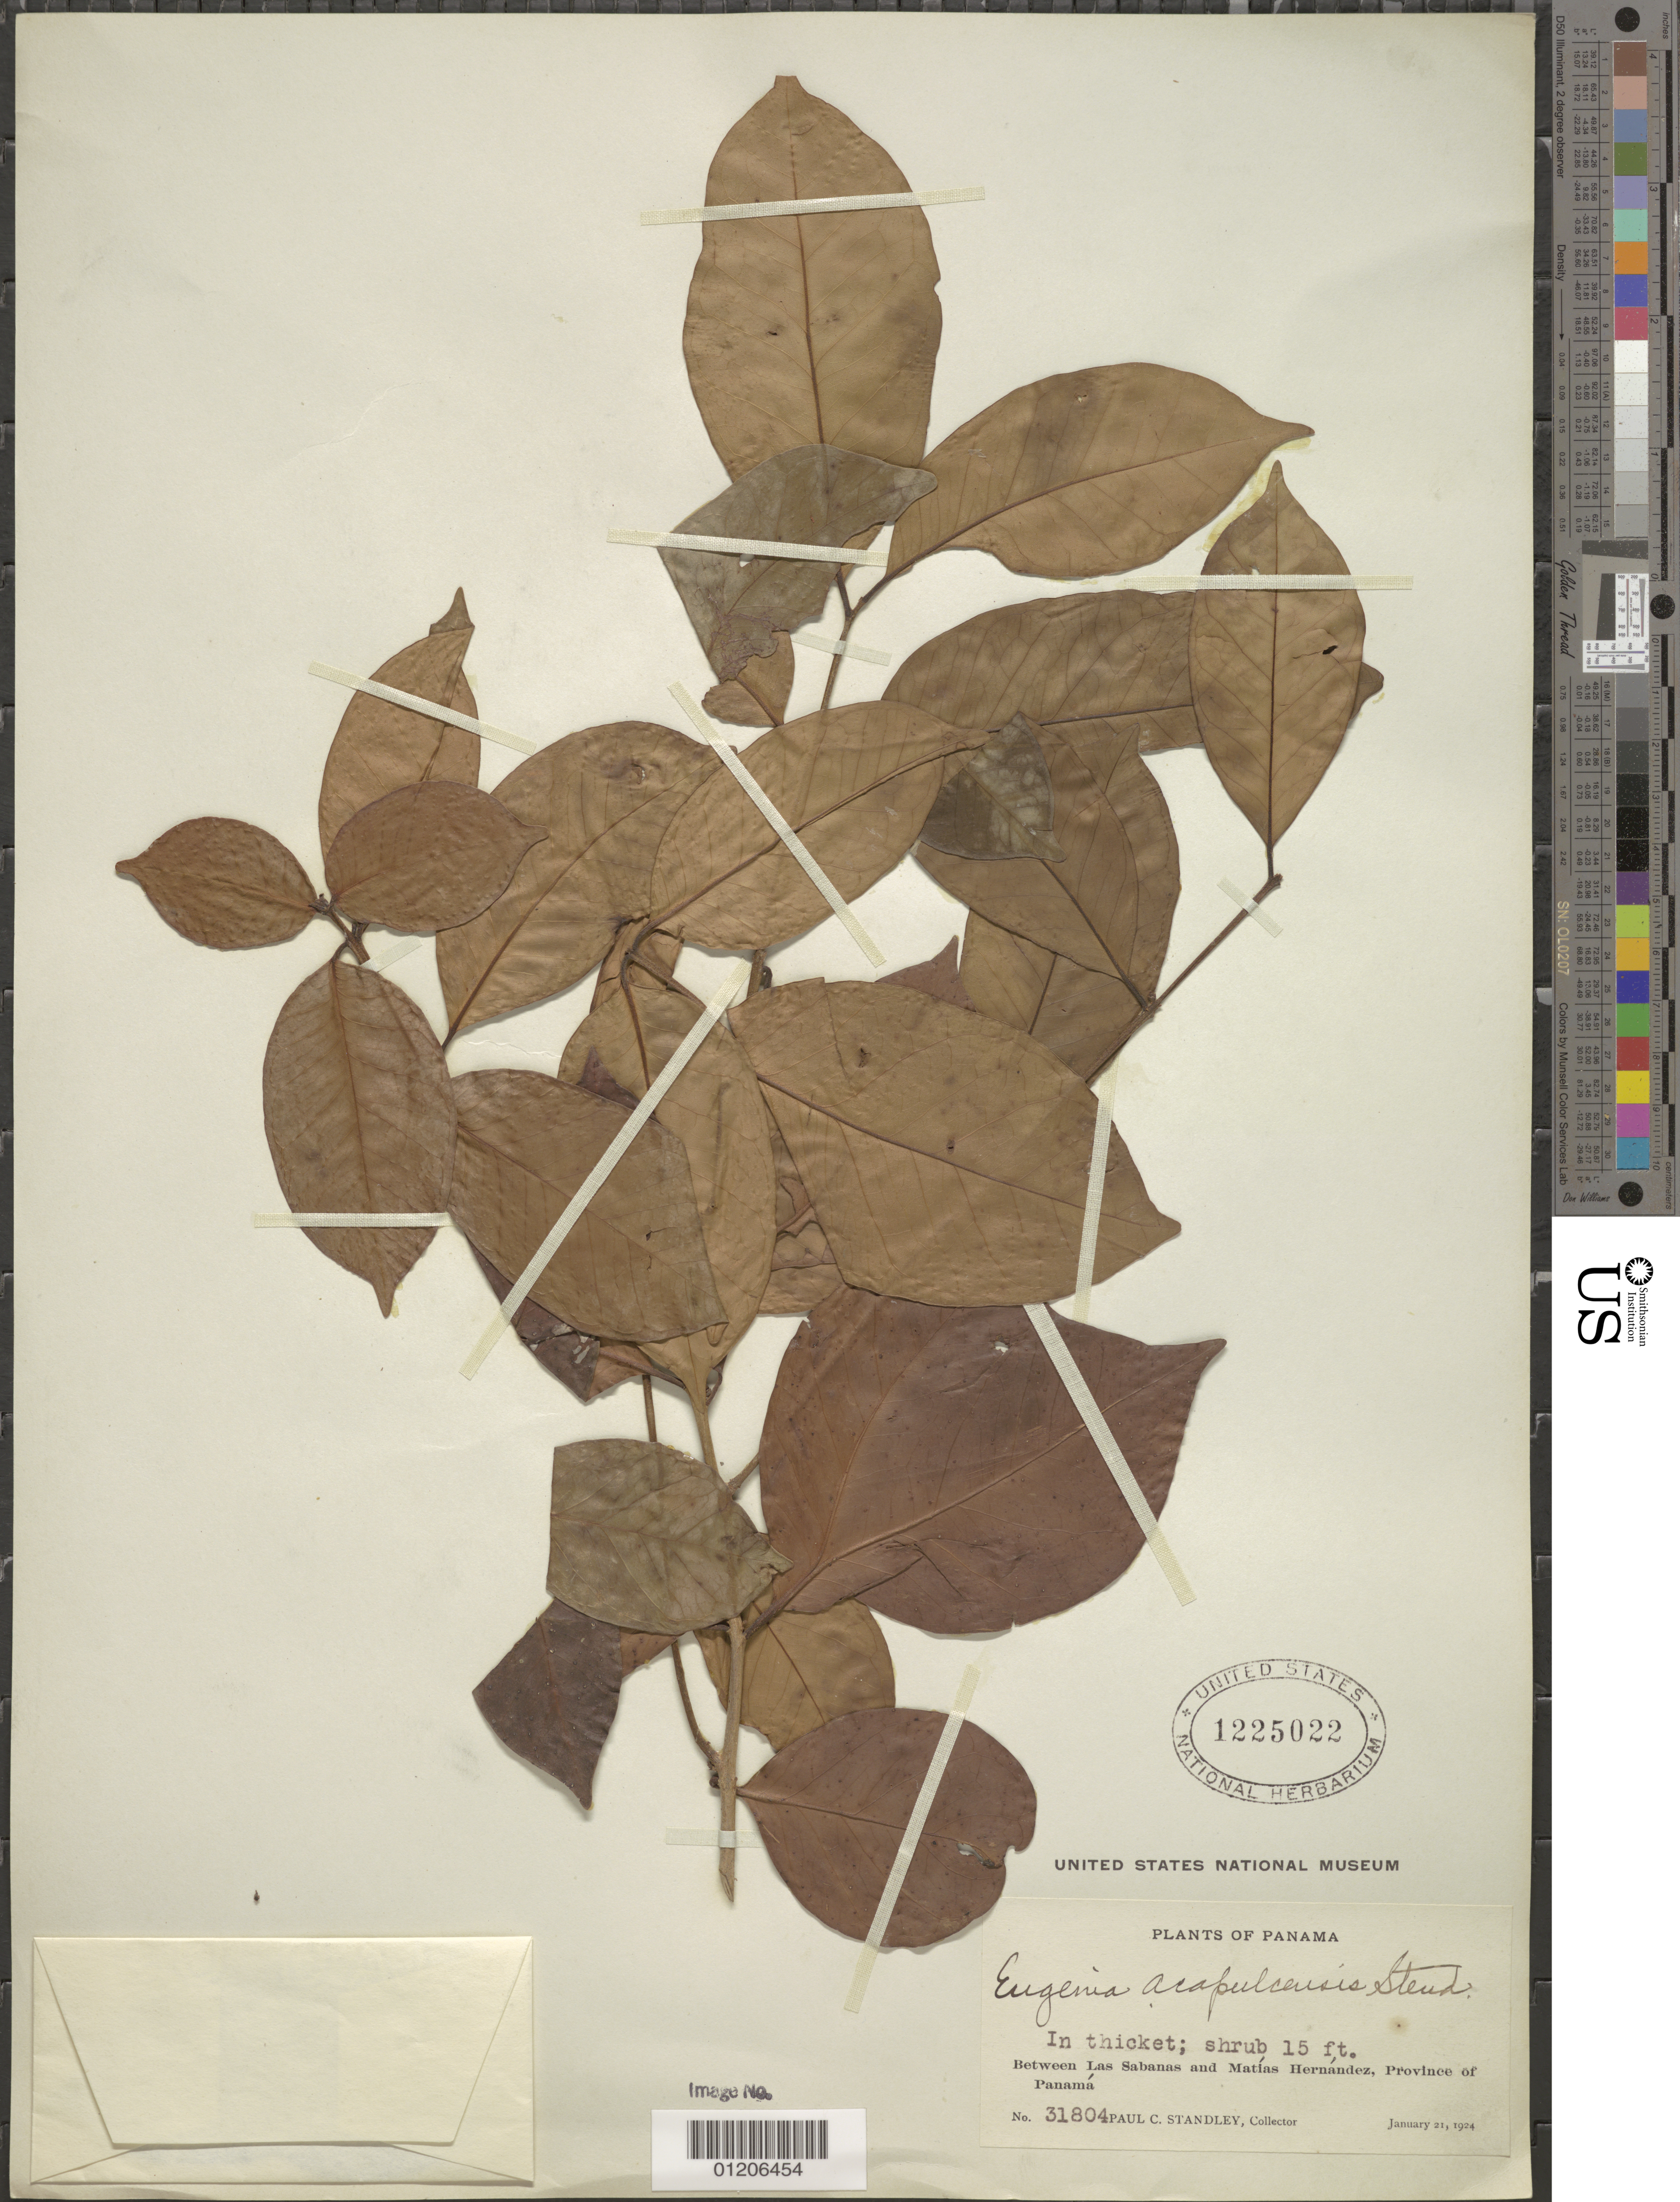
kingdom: Plantae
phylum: Tracheophyta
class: Magnoliopsida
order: Myrtales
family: Myrtaceae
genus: Eugenia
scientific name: Eugenia acapulcensis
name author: Steud.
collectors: P. C. Standley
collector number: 31804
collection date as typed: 21 Jan 1924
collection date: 1924-01-21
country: Panama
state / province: Panamá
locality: Between Las Sabanas and Matias Hernandez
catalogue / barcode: US 1225022